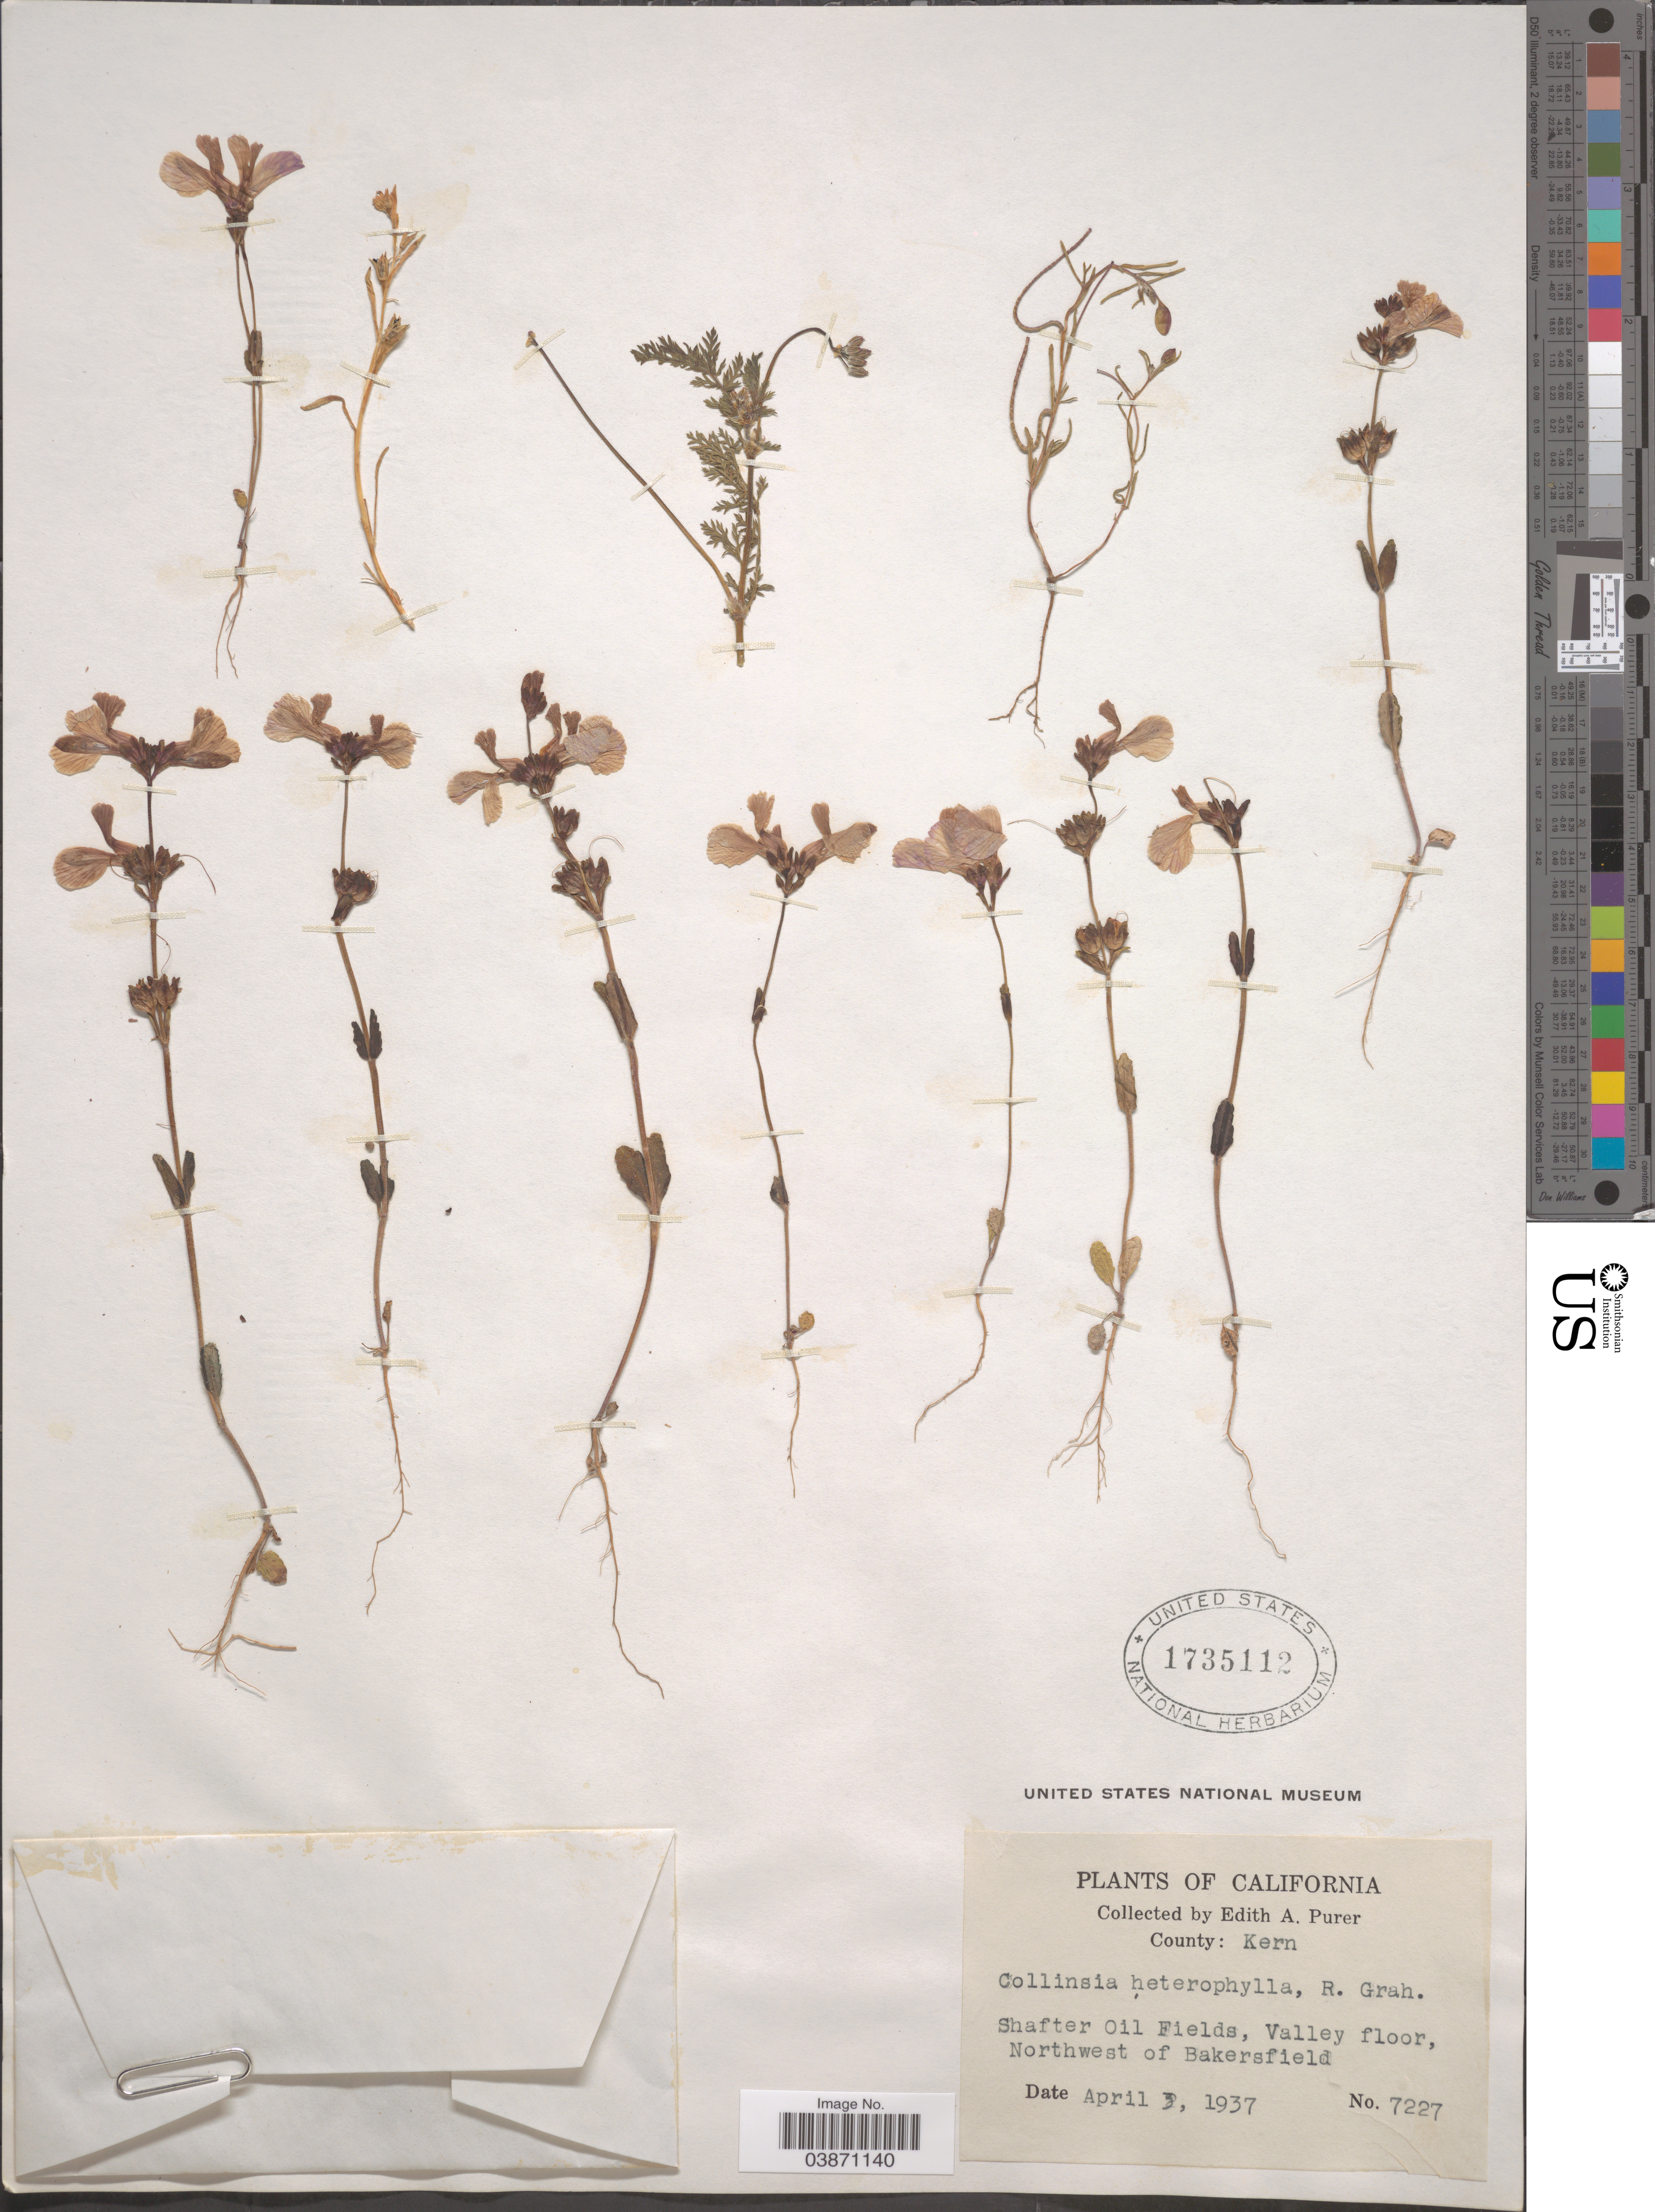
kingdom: Plantae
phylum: Tracheophyta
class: Magnoliopsida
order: Lamiales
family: Plantaginaceae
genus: Collinsia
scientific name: Collinsia heterophylla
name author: Buist ex Graham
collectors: E. Purer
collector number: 7227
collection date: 1937-04-03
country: United States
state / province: California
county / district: Kern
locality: County: Kern. Shafter Oil Fields, Valley floor, Northwest of Bakersfield.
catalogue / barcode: US 1735112